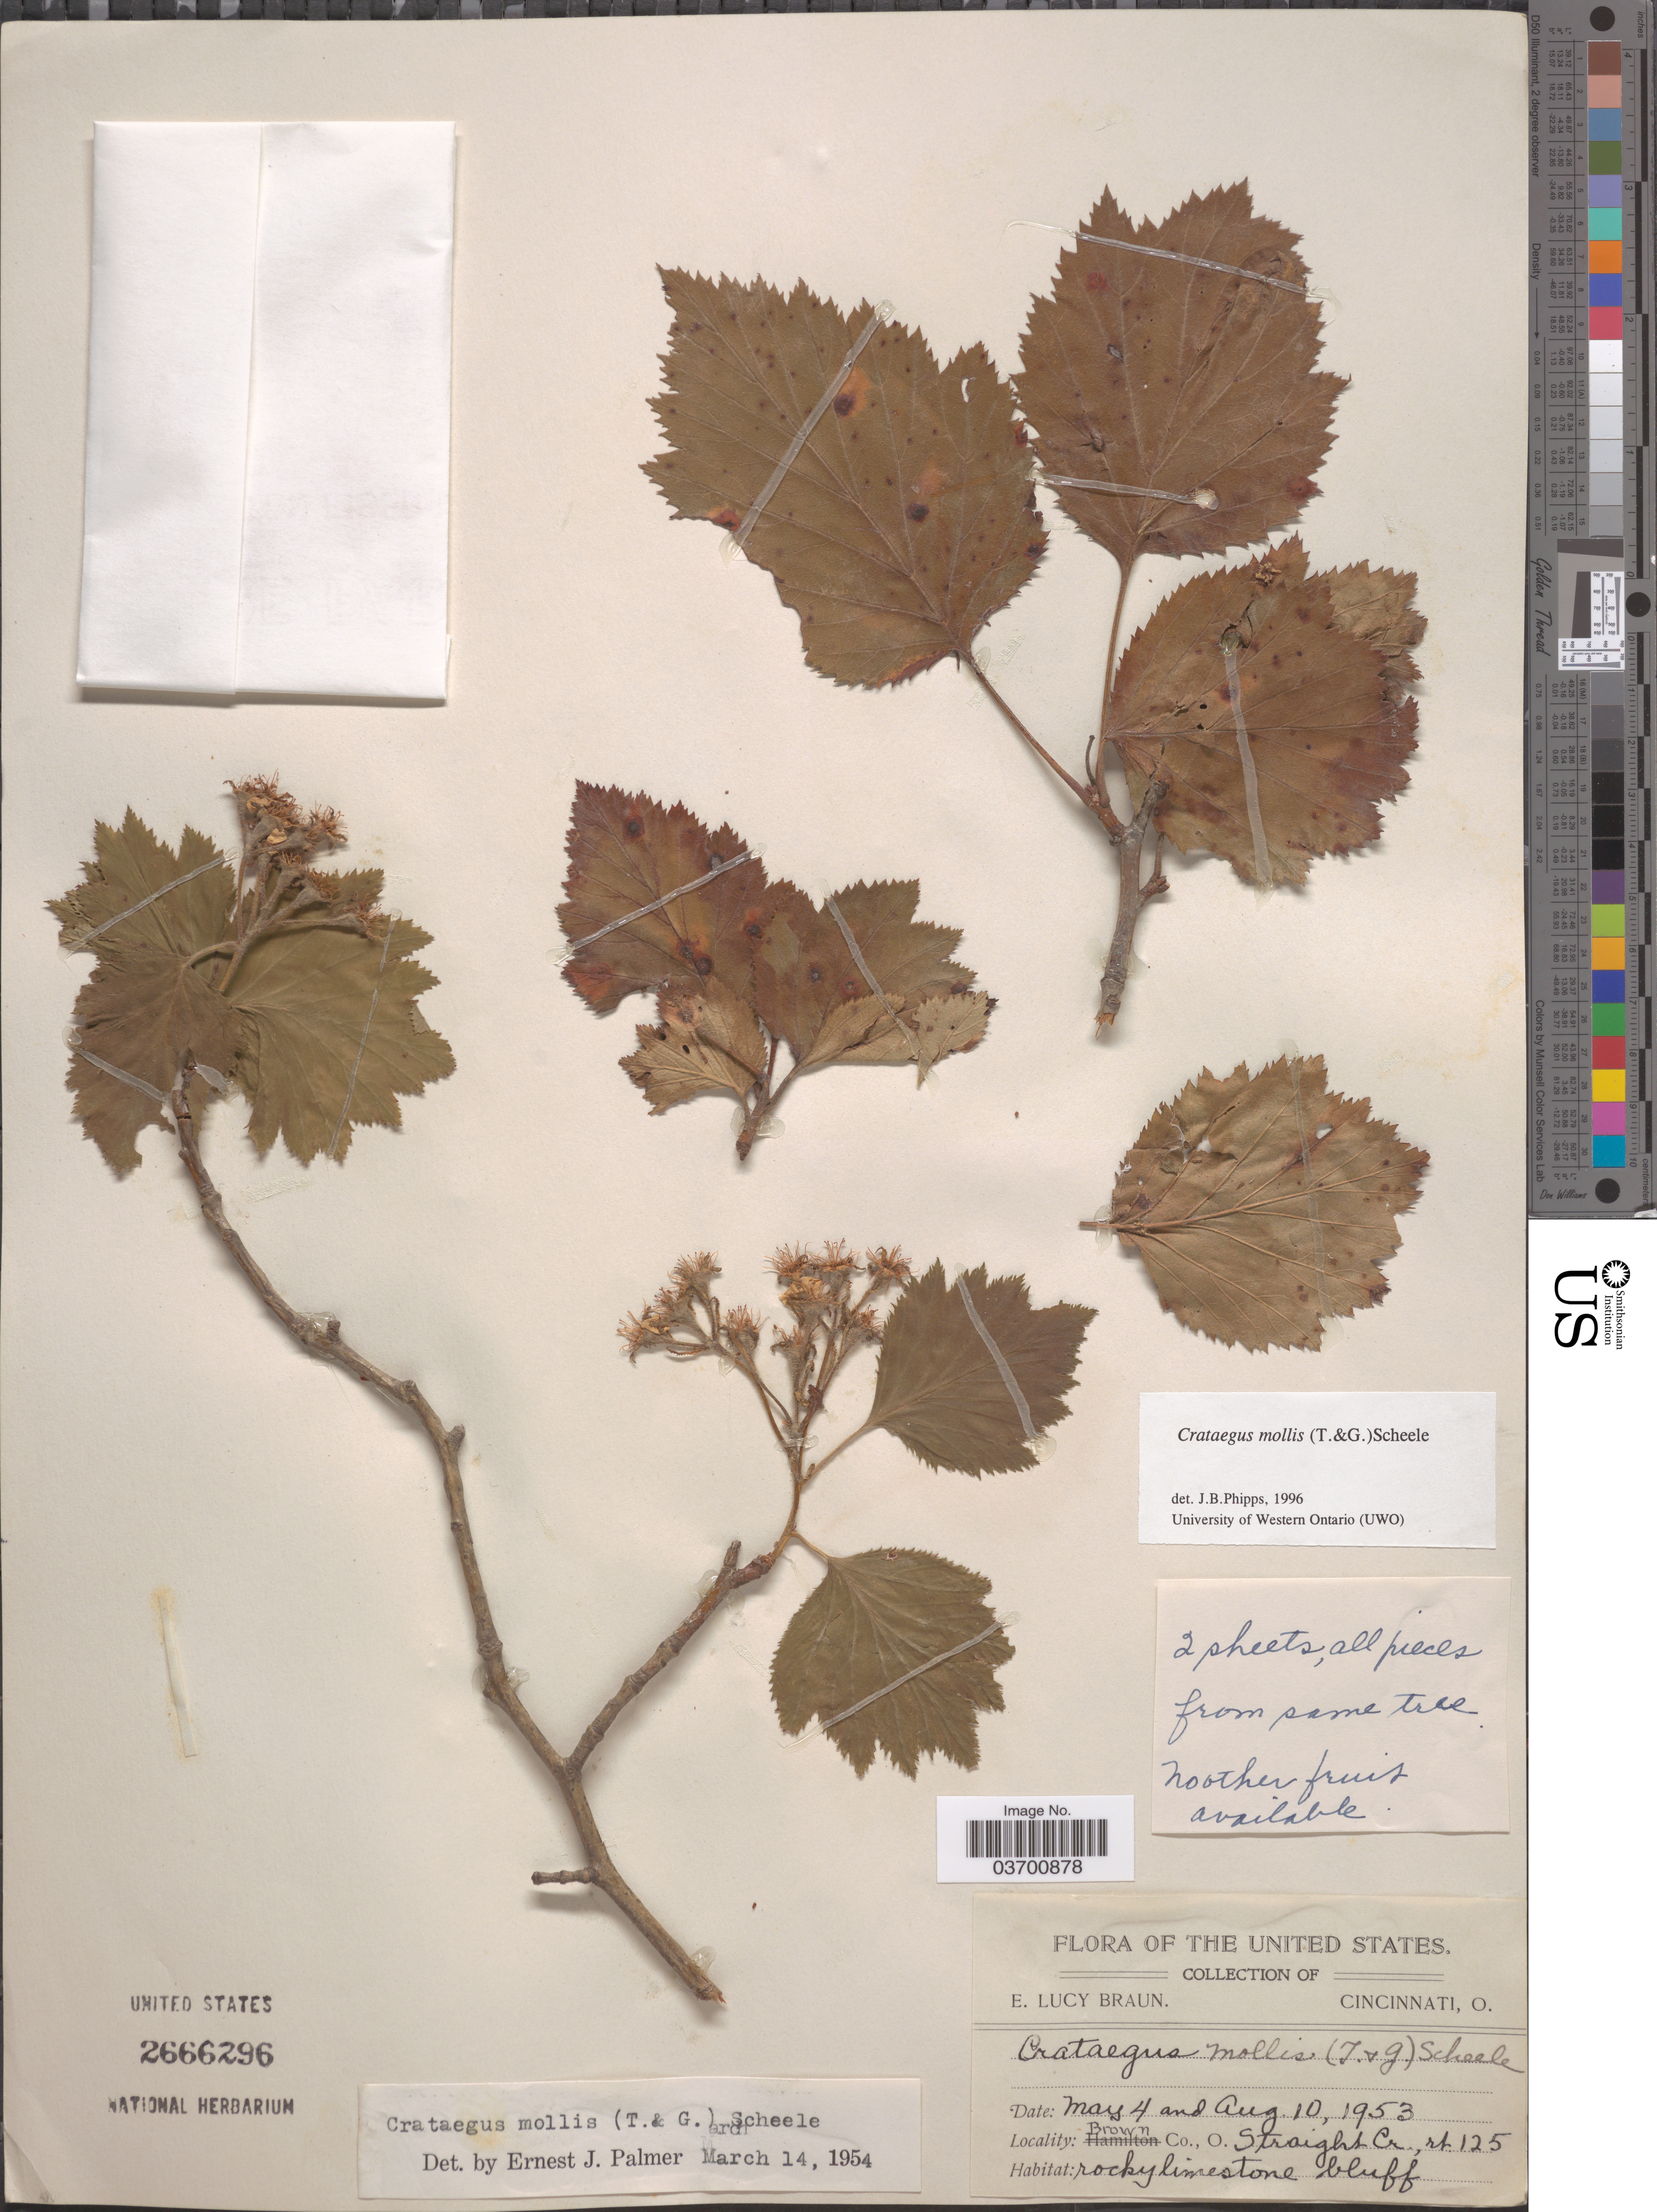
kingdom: Plantae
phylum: Tracheophyta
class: Magnoliopsida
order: Rosales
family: Rosaceae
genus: Crataegus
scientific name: Crataegus mollis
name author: (Torr. & A. Gray) Scheele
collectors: E. L. Braun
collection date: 1953-05-04/1953-08-10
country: United States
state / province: Ohio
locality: Brown Co. Straight Cr., rt 125.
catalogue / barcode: US 2666296